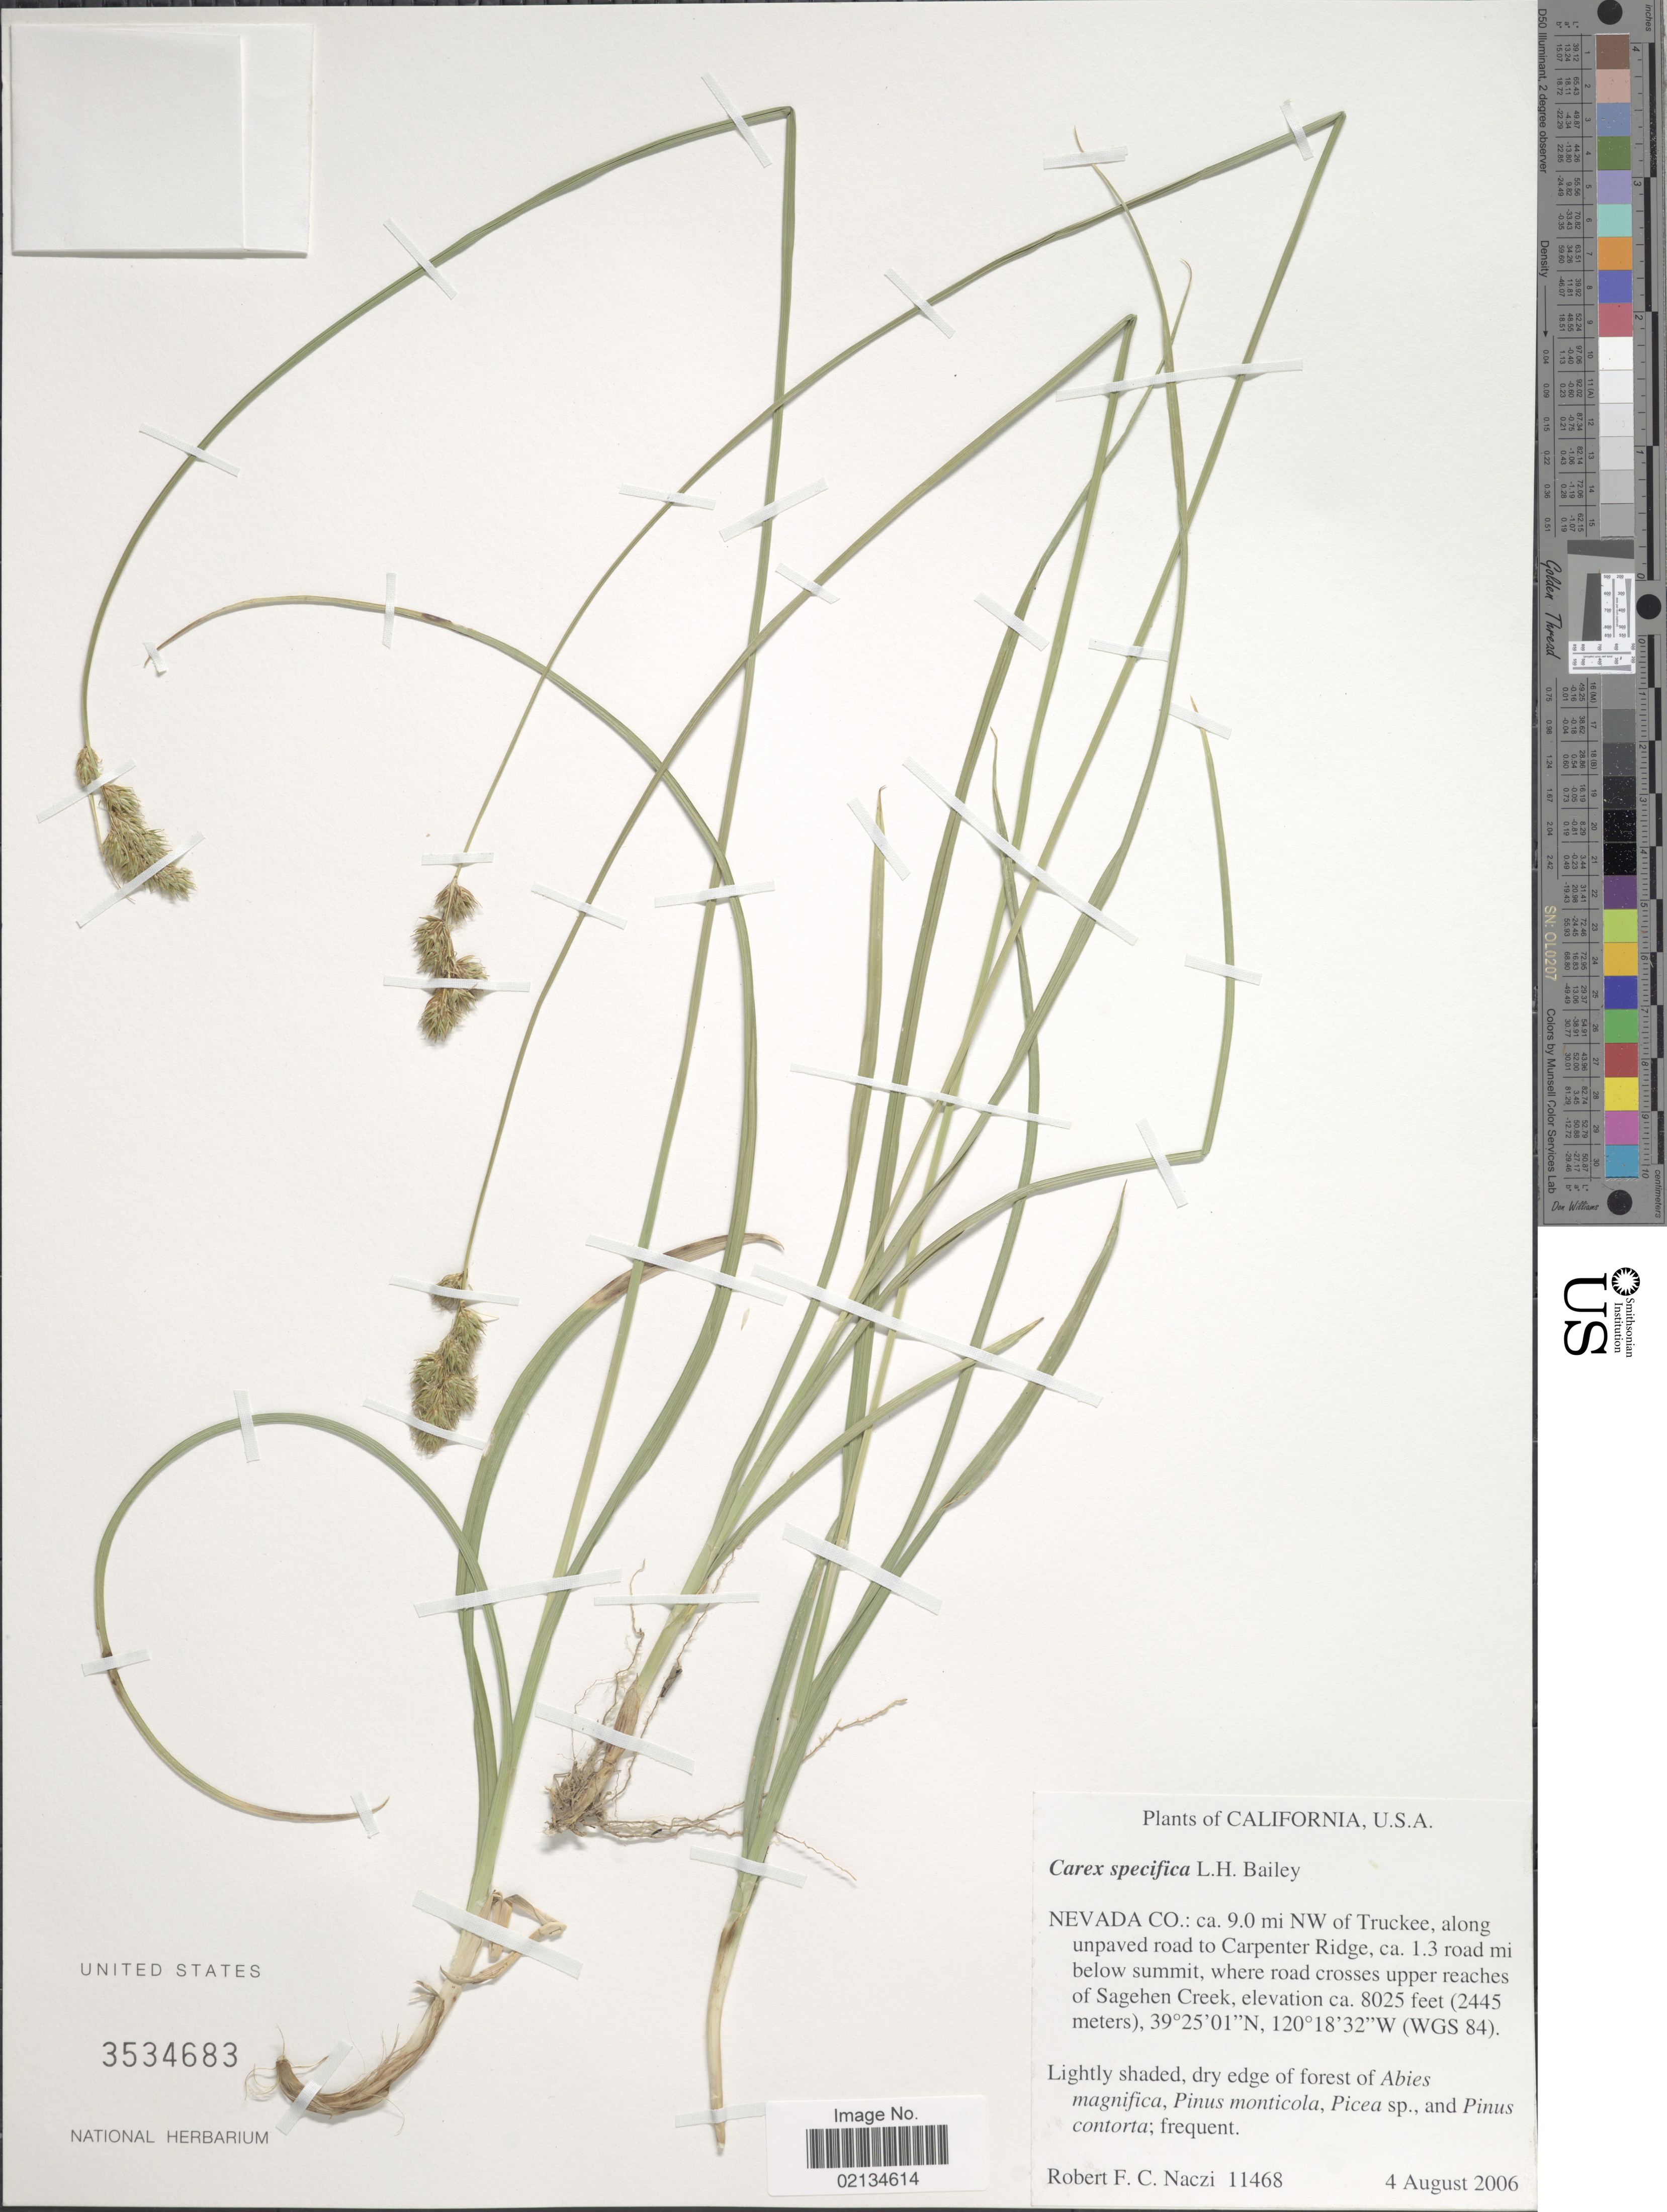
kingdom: Plantae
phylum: Tracheophyta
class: Liliopsida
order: Poales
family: Cyperaceae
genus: Carex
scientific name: Carex specifica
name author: L.H. Bailey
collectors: R. F. C. Naczi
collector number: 11468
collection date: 2006-08-04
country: United States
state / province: California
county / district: Nevada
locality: Nevada Co.: ca. 9.0 mi NW of Truckee, along unpaved road to Carpenter Ridge, ca. 1.3 road mi below summit, where road crosses upper reaches of Sagehen Creek, (WGS 84).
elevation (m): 2446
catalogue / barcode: US 3534683